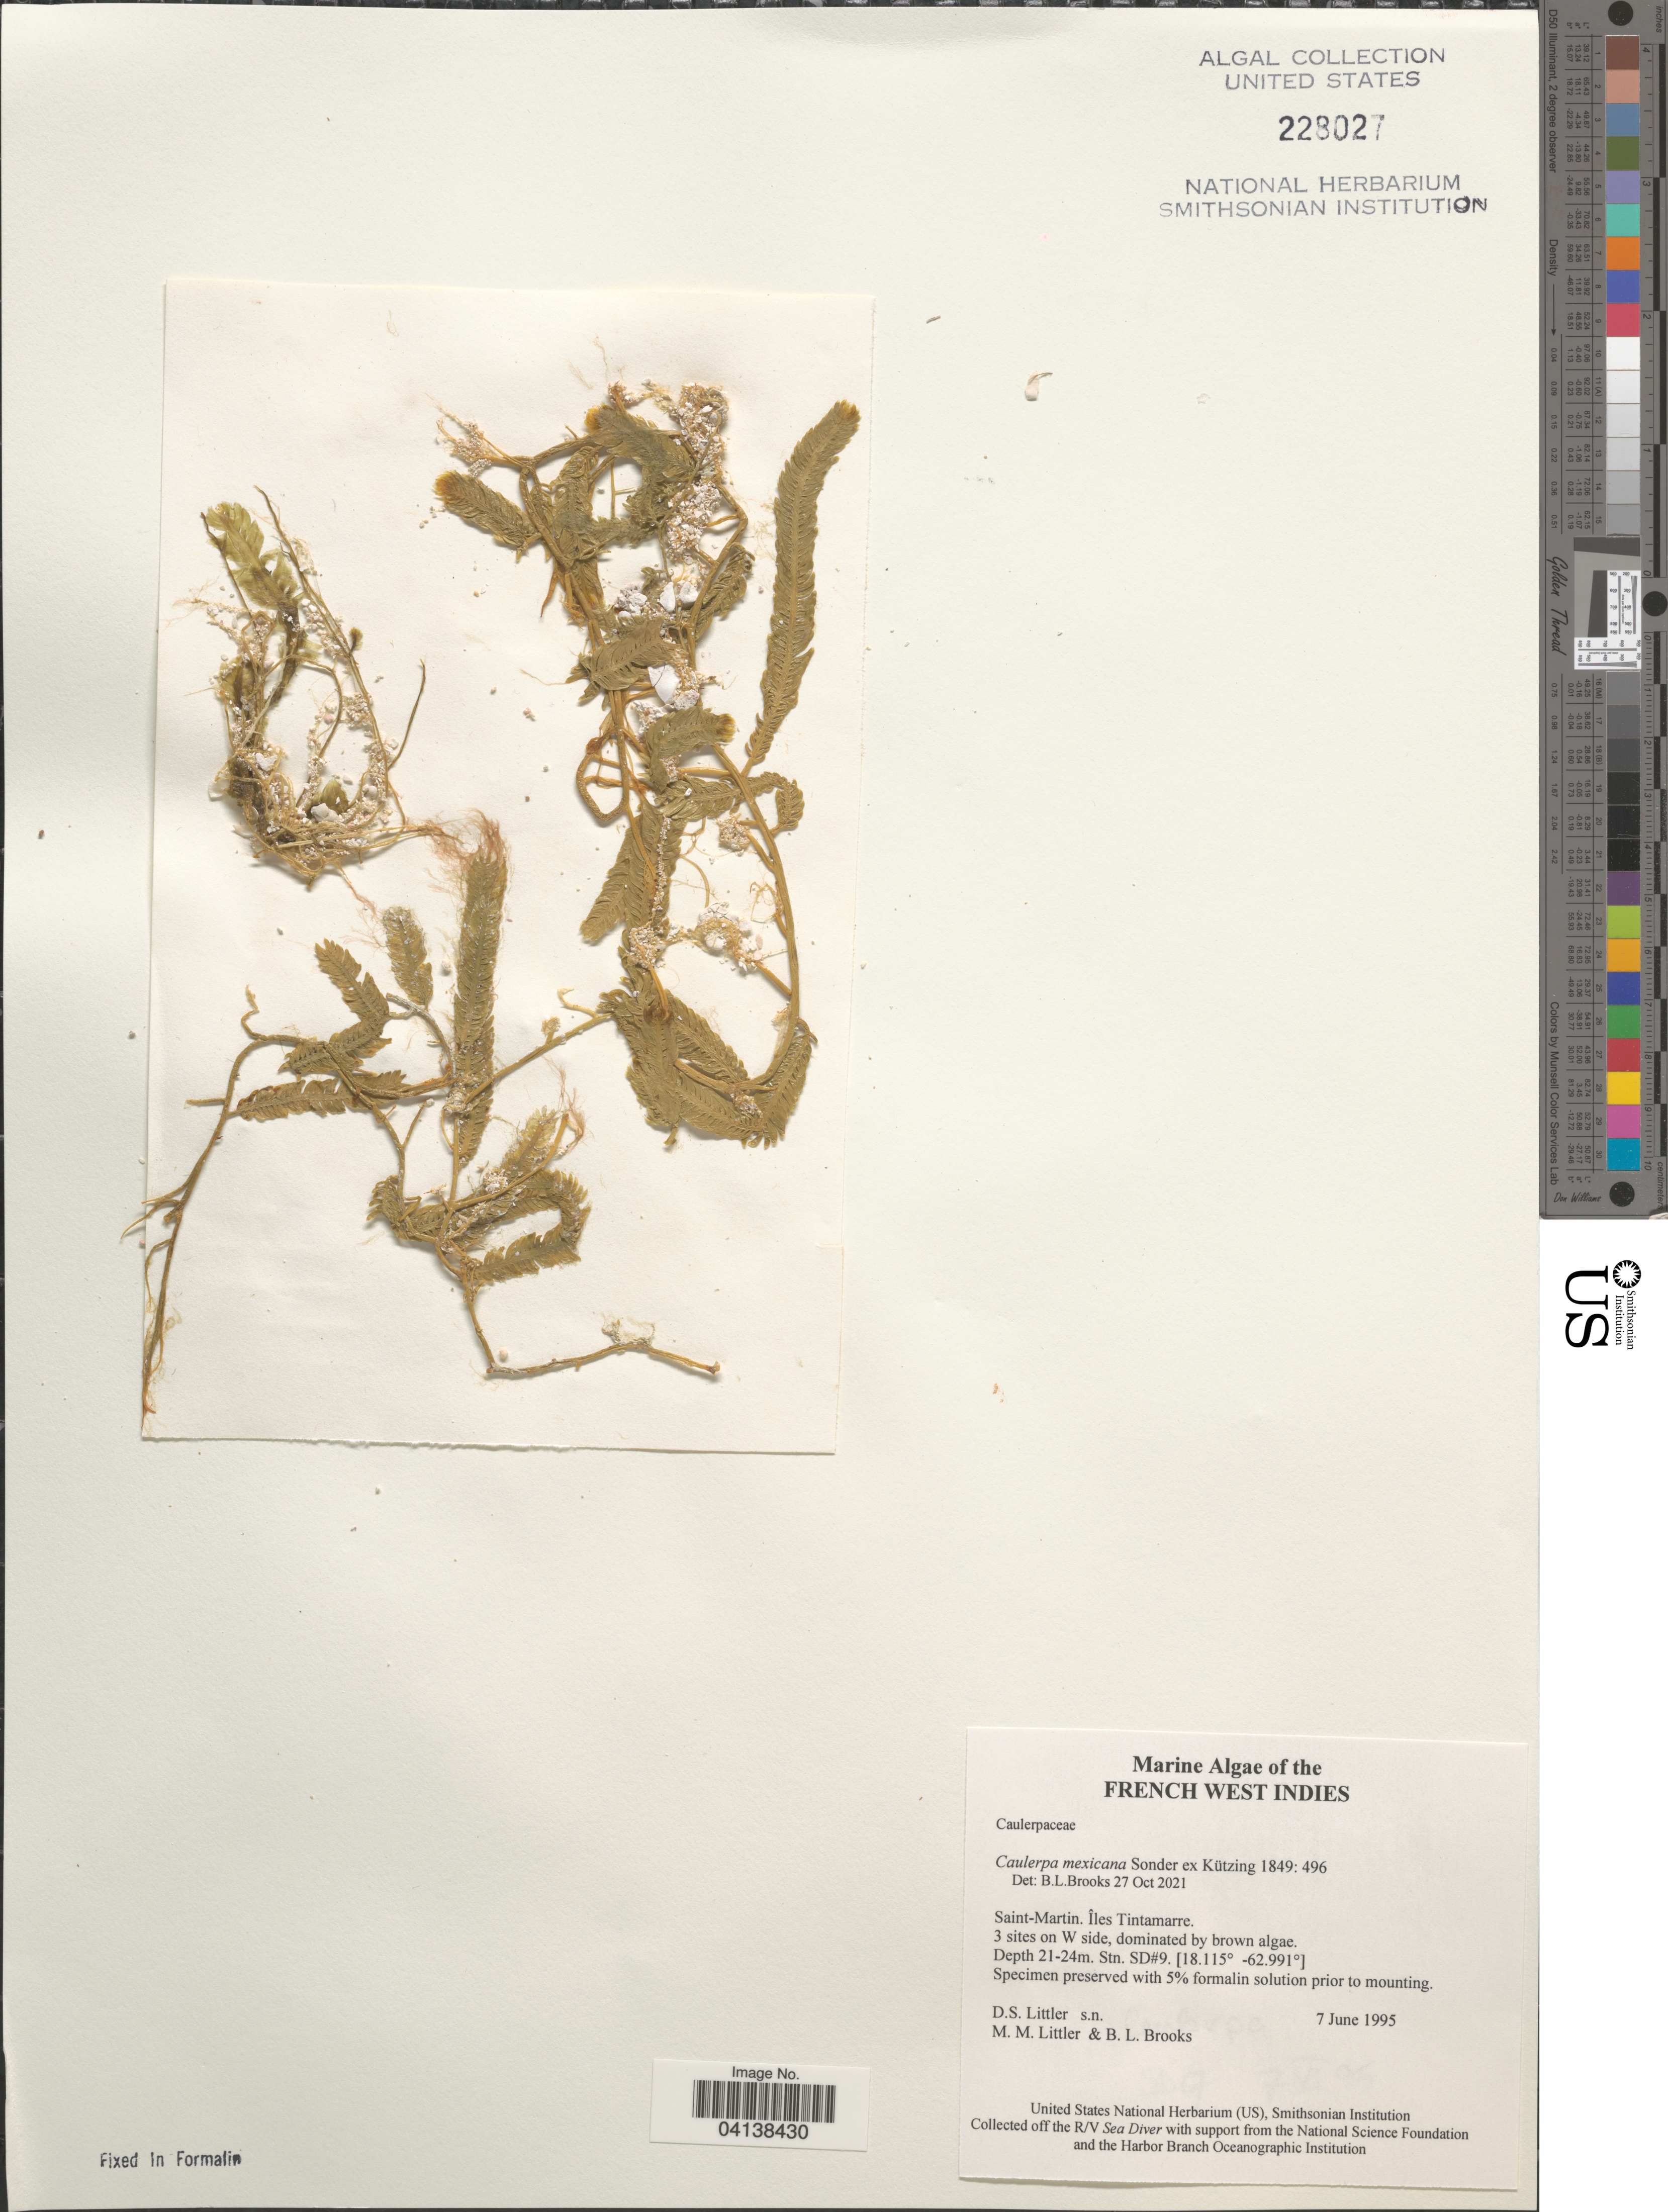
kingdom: Plantae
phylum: Chlorophyta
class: Ulvophyceae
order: Bryopsidales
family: Caulerpaceae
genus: Caulerpa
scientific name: Caulerpa mexicana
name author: Sond. ex Kütz.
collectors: D. S. Littler & B. Brooks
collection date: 1995-06-07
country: Saint Martin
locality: French West Indies. Saint-Martin. Îles Tintamarre. 3 sites on W side. Stn. SD#9.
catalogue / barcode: US 228027